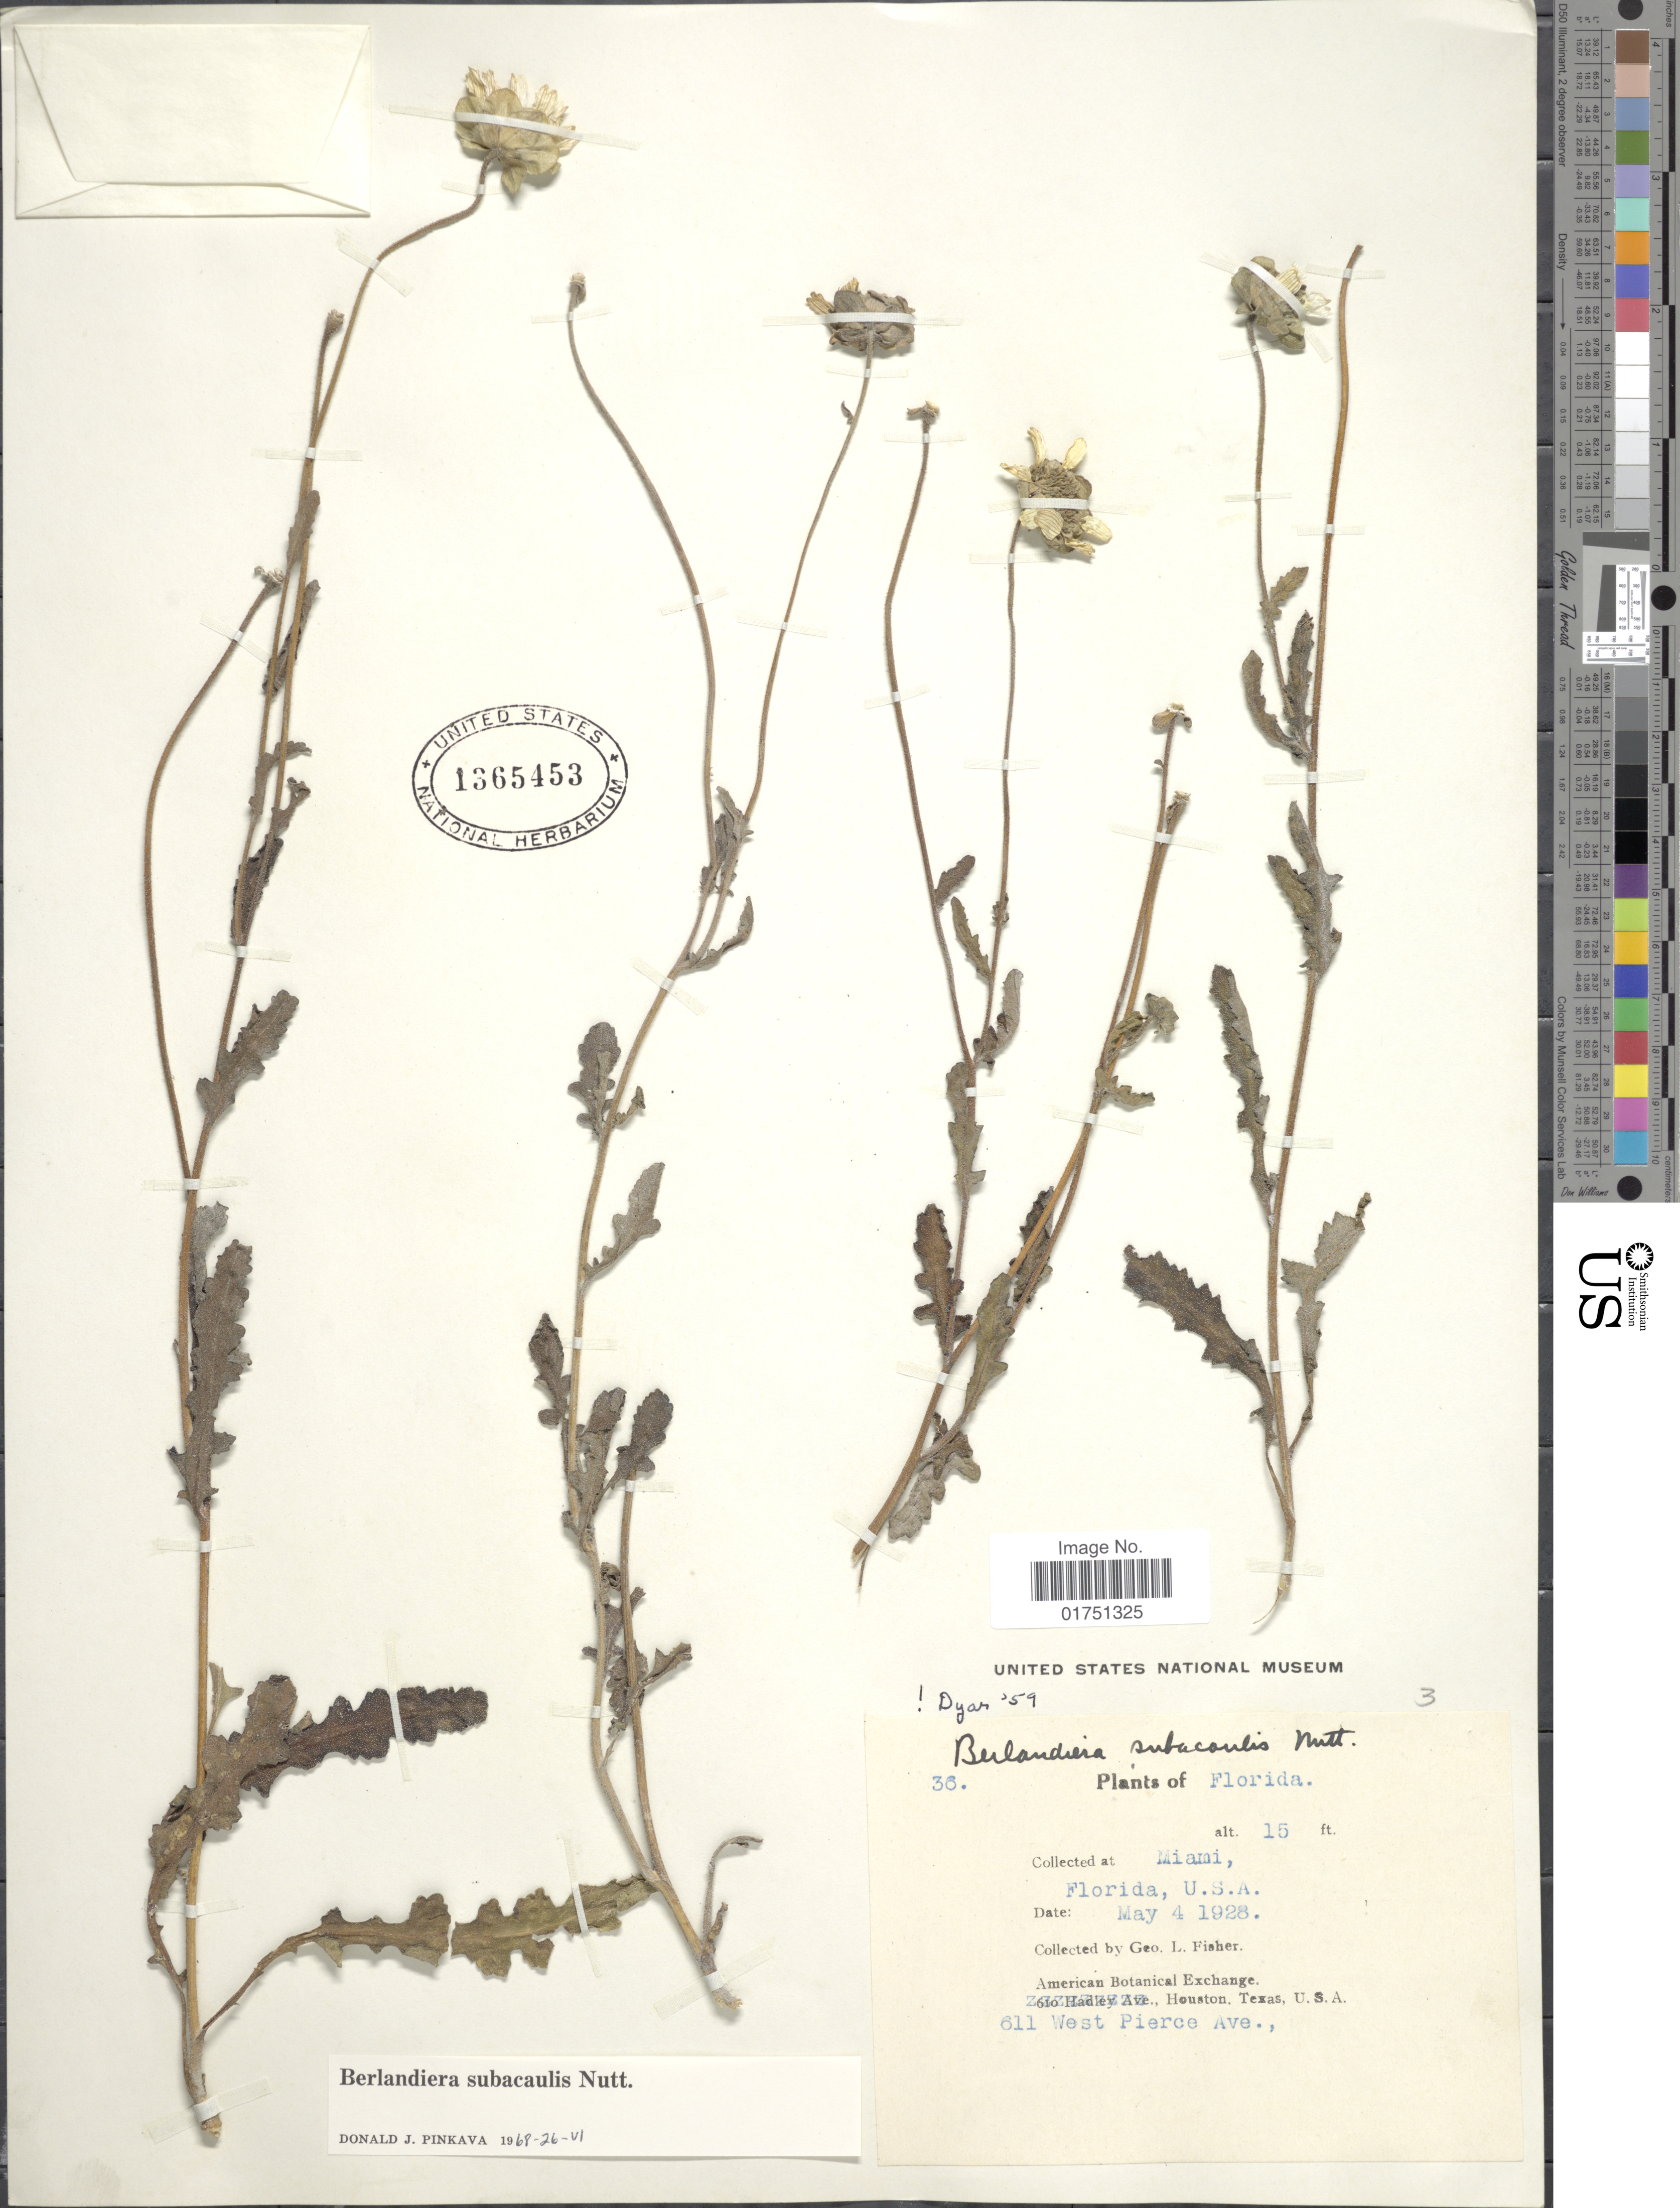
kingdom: Plantae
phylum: Tracheophyta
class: Magnoliopsida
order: Asterales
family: Asteraceae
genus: Berlandiera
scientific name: Berlandiera subacaulis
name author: Nutt.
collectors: G. L. Fisher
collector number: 36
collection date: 1928-05-04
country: United States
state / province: Florida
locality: Miami, Florida, U.S.A.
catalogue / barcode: US 1365453